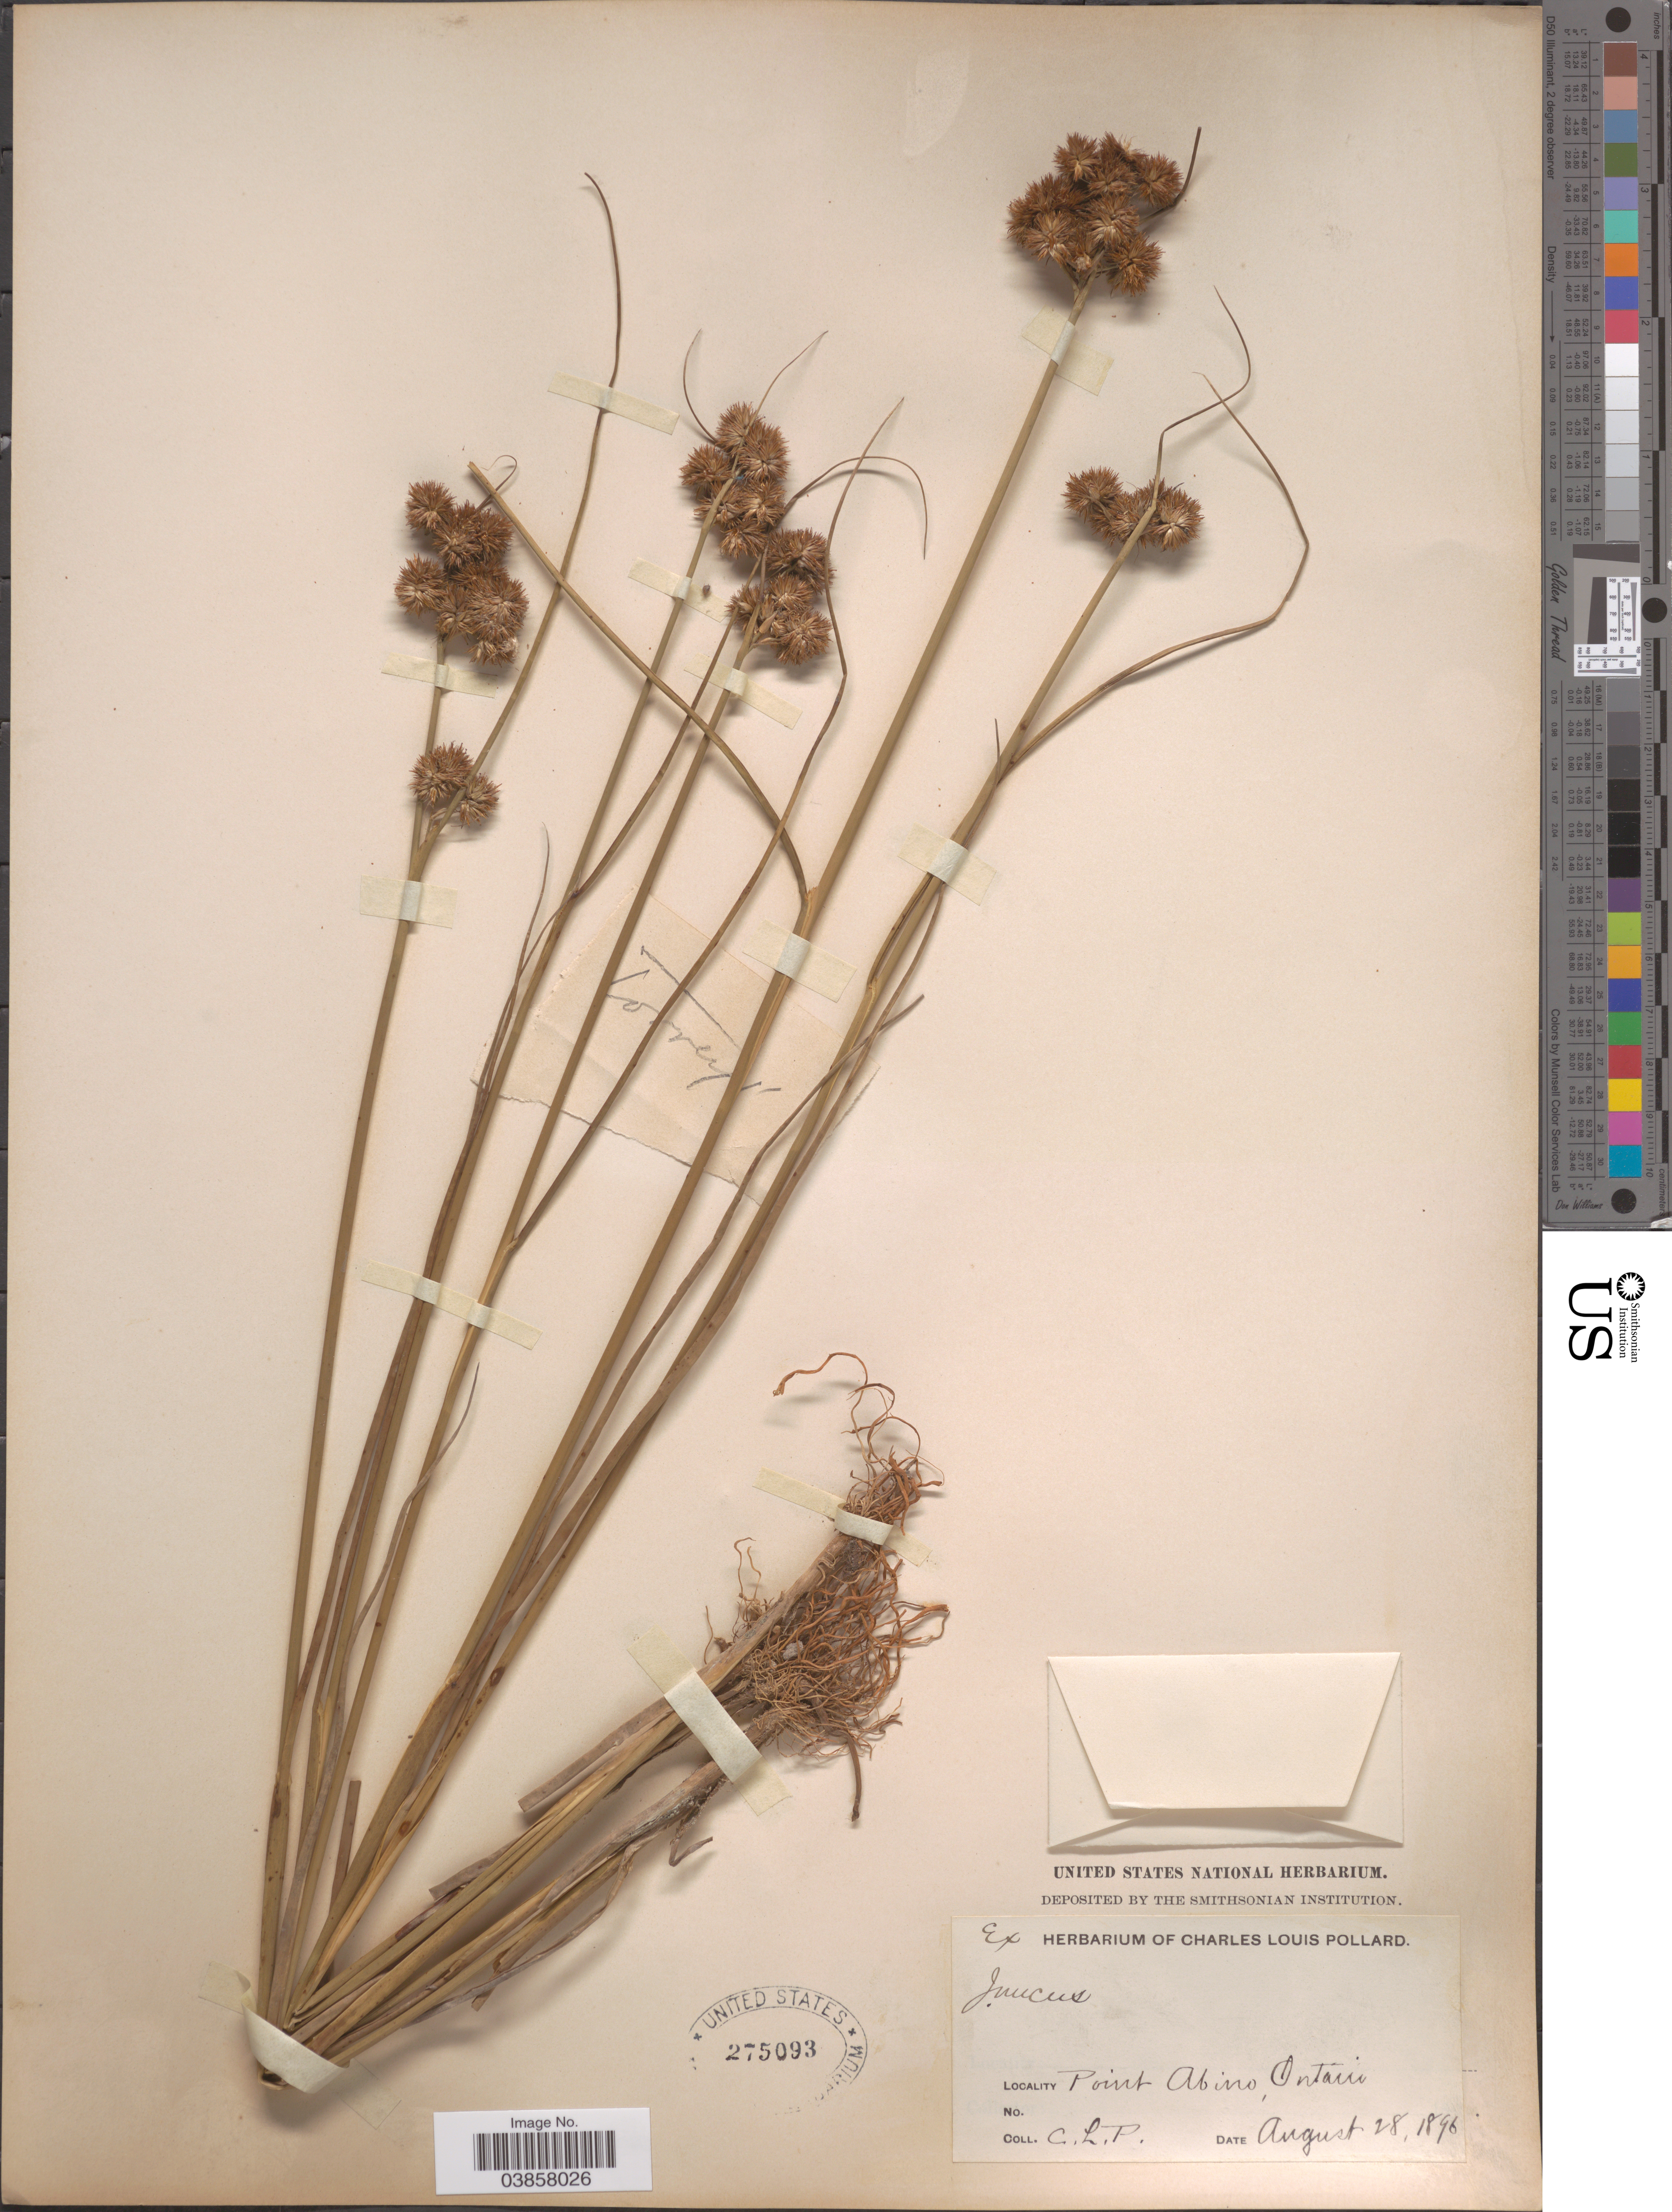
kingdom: Plantae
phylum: Tracheophyta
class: Liliopsida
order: Poales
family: Juncaceae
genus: Juncus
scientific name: Juncus torreyi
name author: Coville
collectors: C. L. Pollard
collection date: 1896-08-28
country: Canada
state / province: Ontario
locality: Point Abino.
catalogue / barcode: US 275093